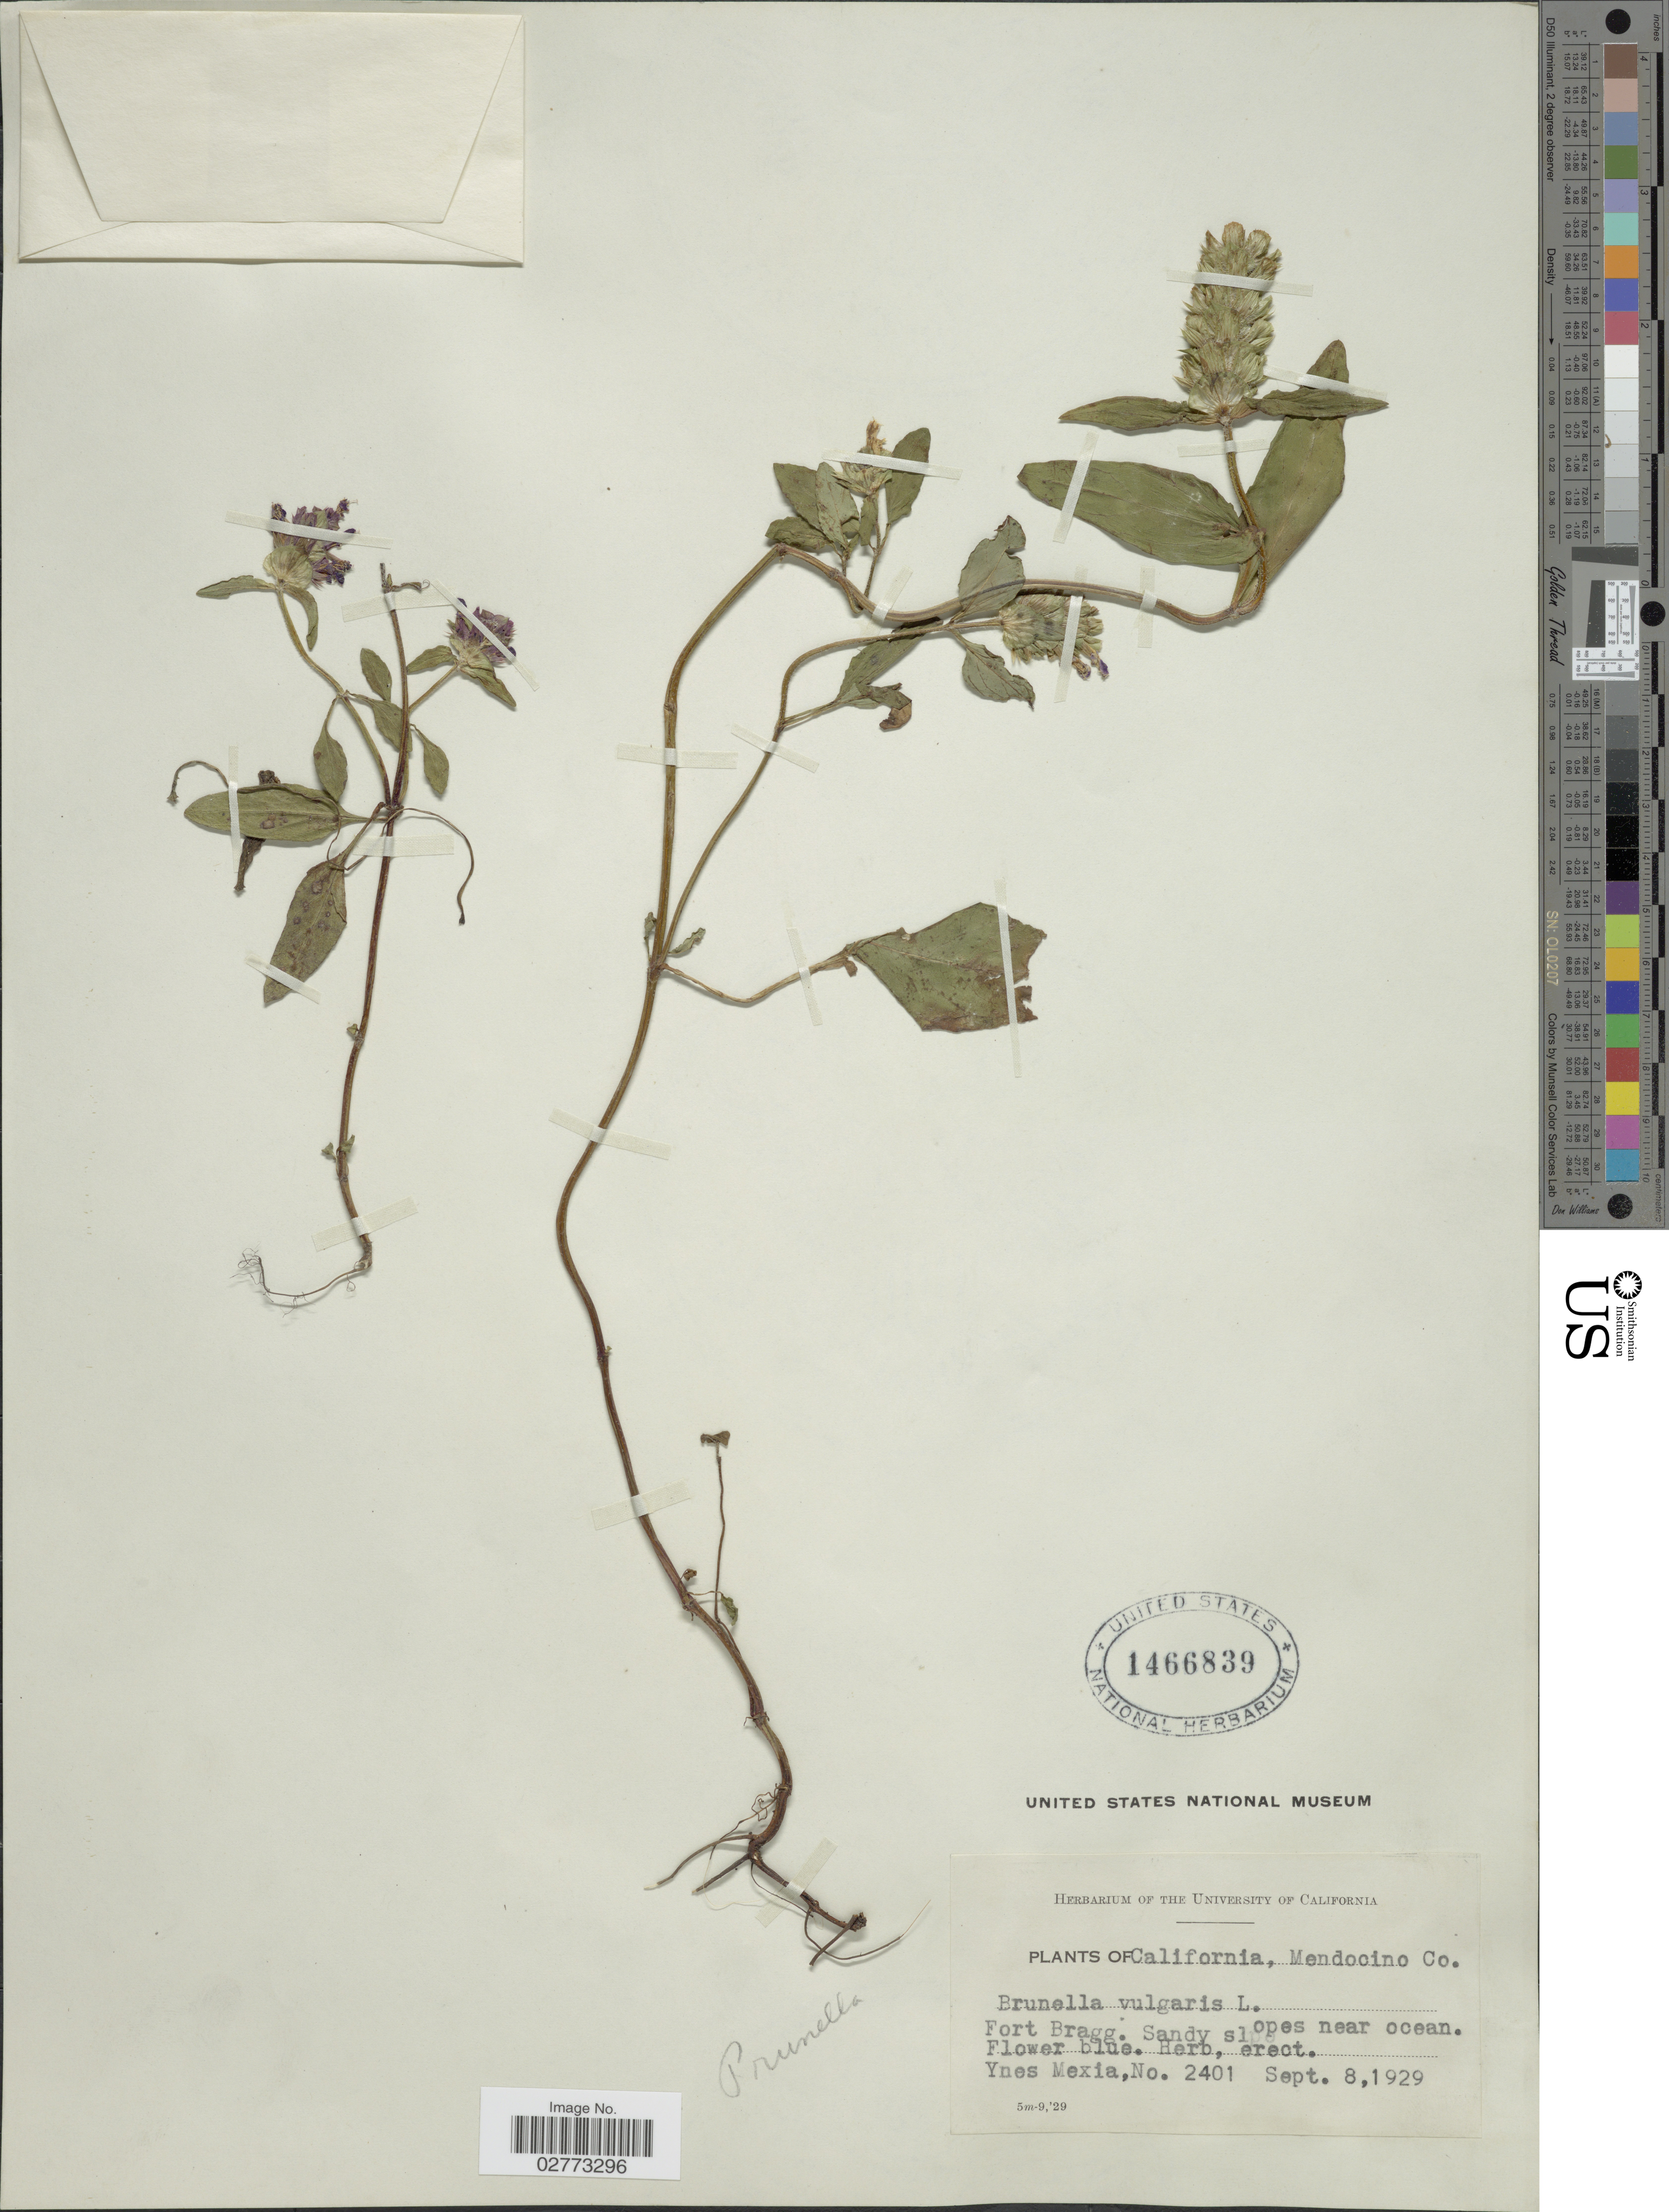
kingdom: Plantae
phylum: Tracheophyta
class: Magnoliopsida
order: Lamiales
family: Lamiaceae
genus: Prunella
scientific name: Prunella vulgaris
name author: L.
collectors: Y. Mexia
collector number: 2401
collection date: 1929-09-08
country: United States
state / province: California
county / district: Mendocino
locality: Mendocino Co. Fort Bragg. Sandy slopes near ocean.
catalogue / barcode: US 1466839